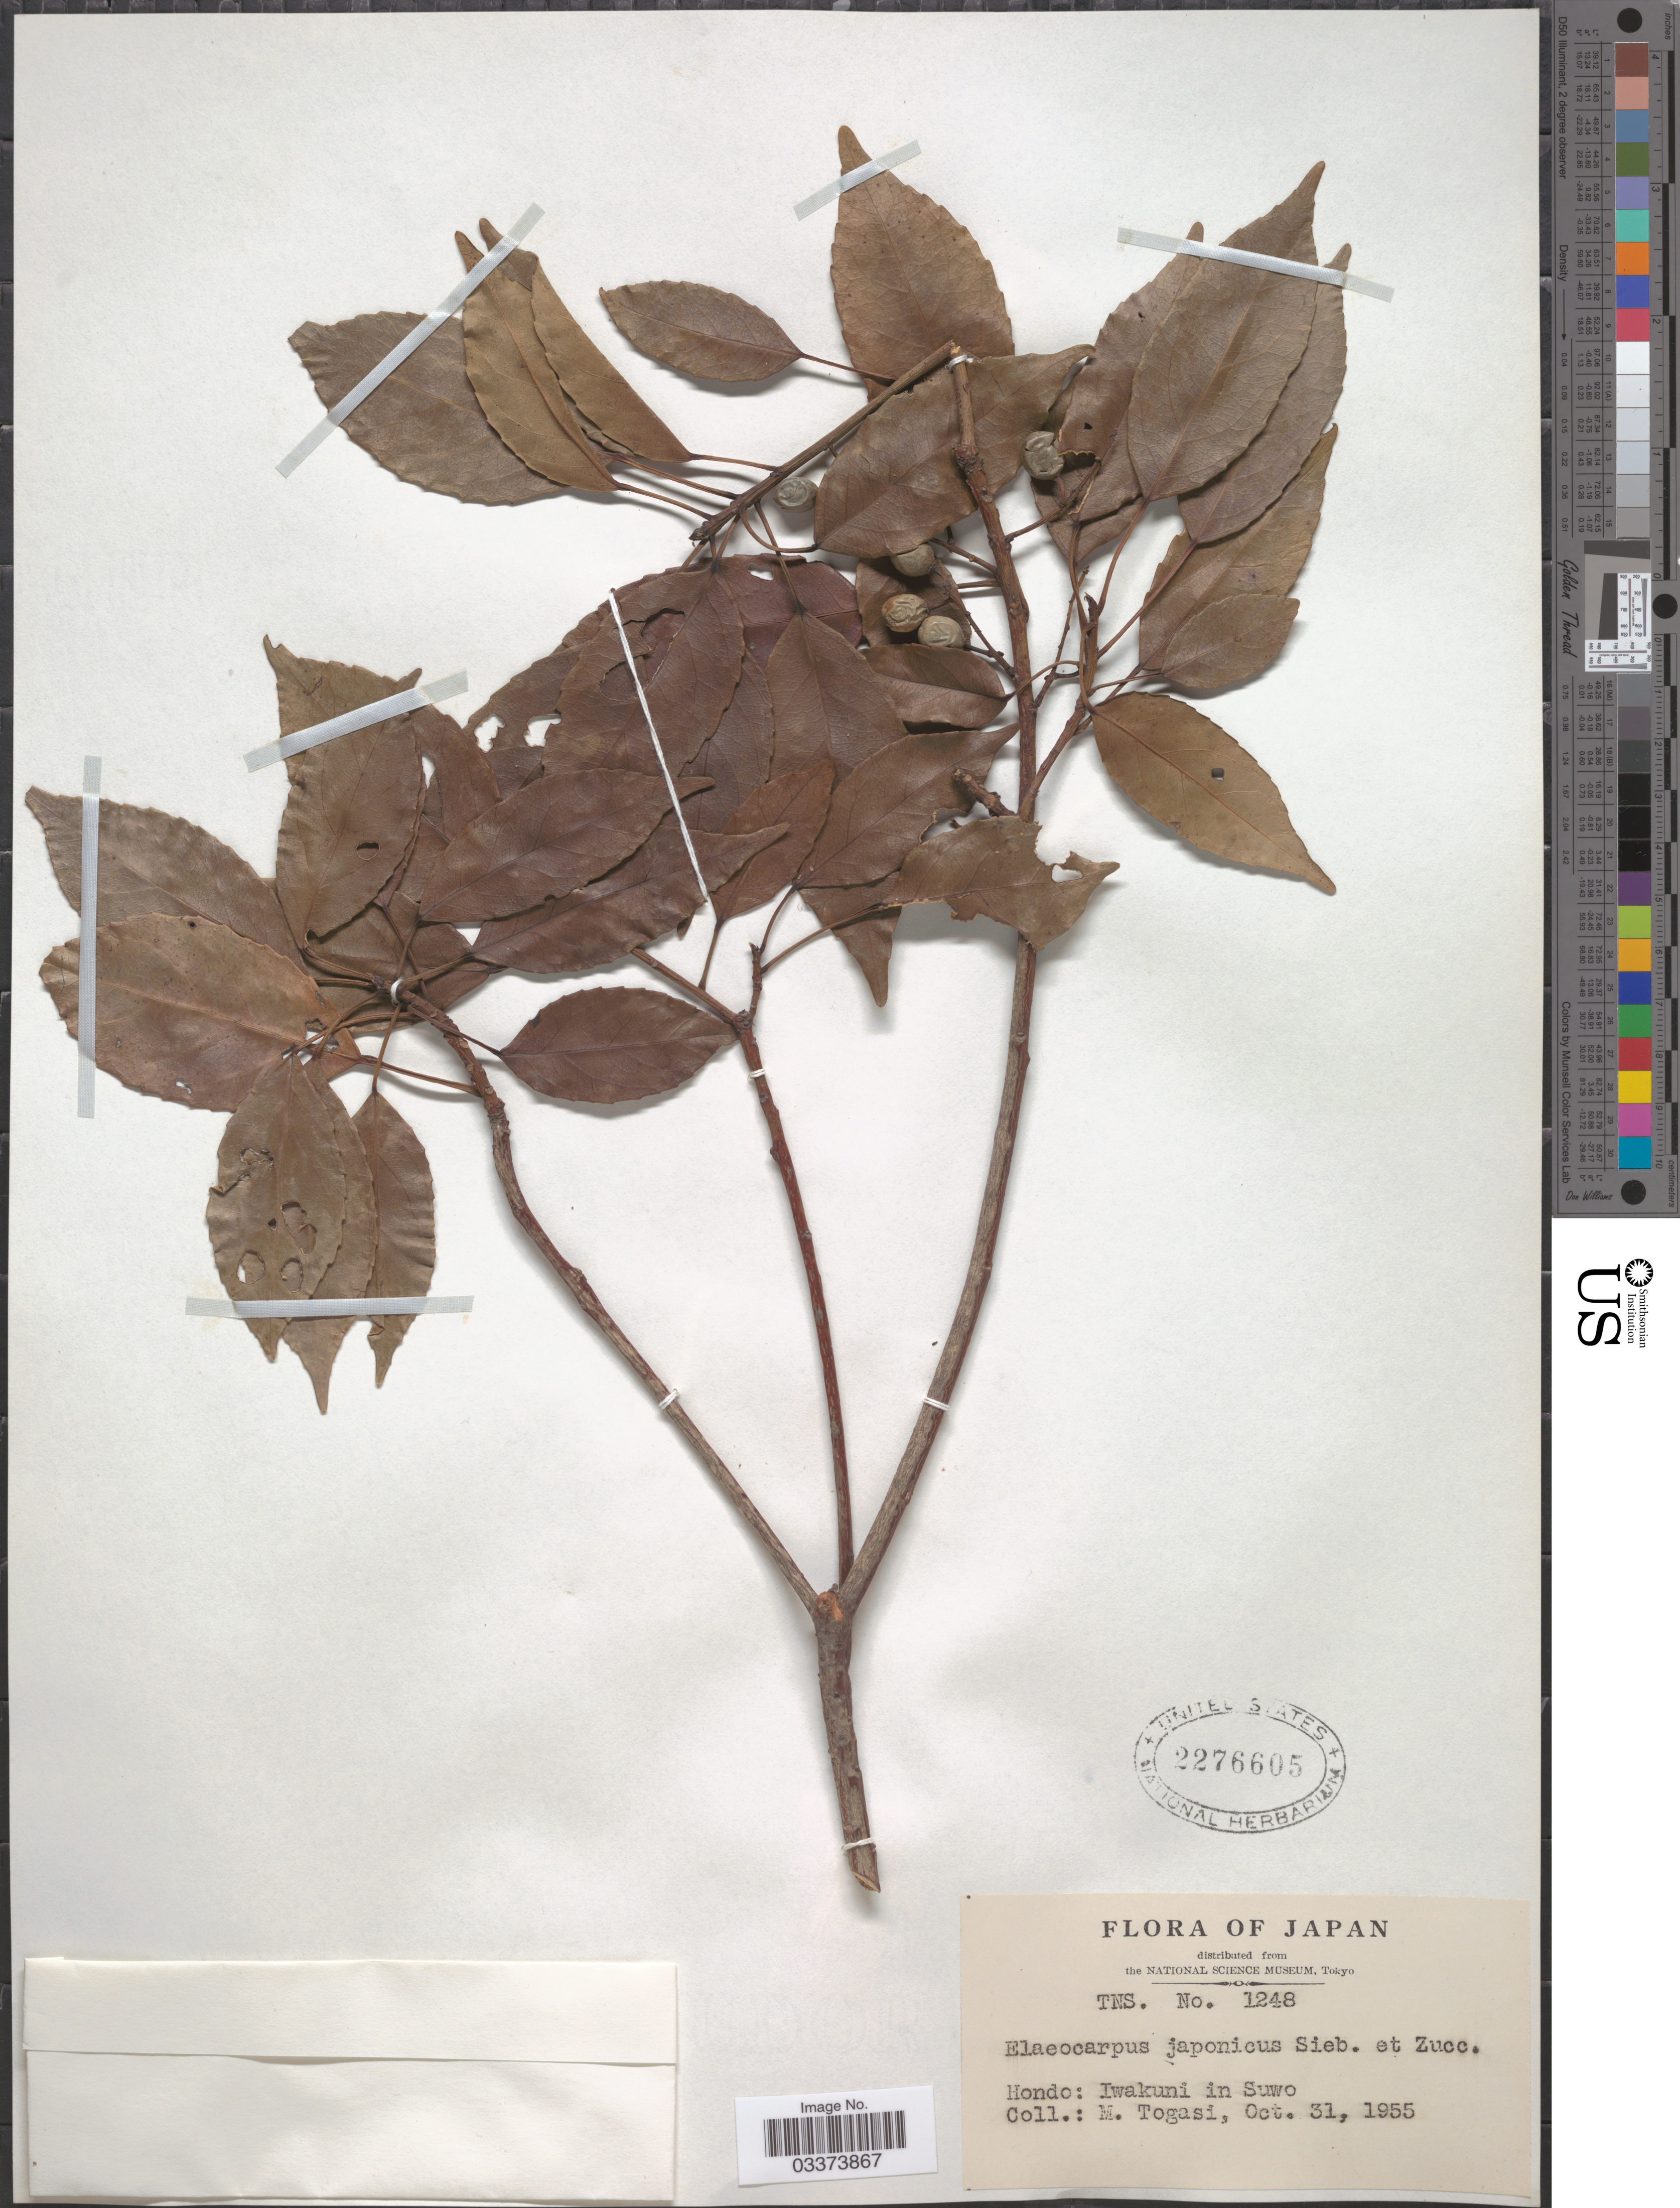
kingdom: Plantae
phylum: Tracheophyta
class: Magnoliopsida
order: Oxalidales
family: Elaeocarpaceae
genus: Elaeocarpus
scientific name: Elaeocarpus japonicus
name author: Siebold & Zucc.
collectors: M. Togasi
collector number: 1248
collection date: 1955-10-31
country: Japan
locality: Hondo: Iwakuni in Suwo.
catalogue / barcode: US 2276605